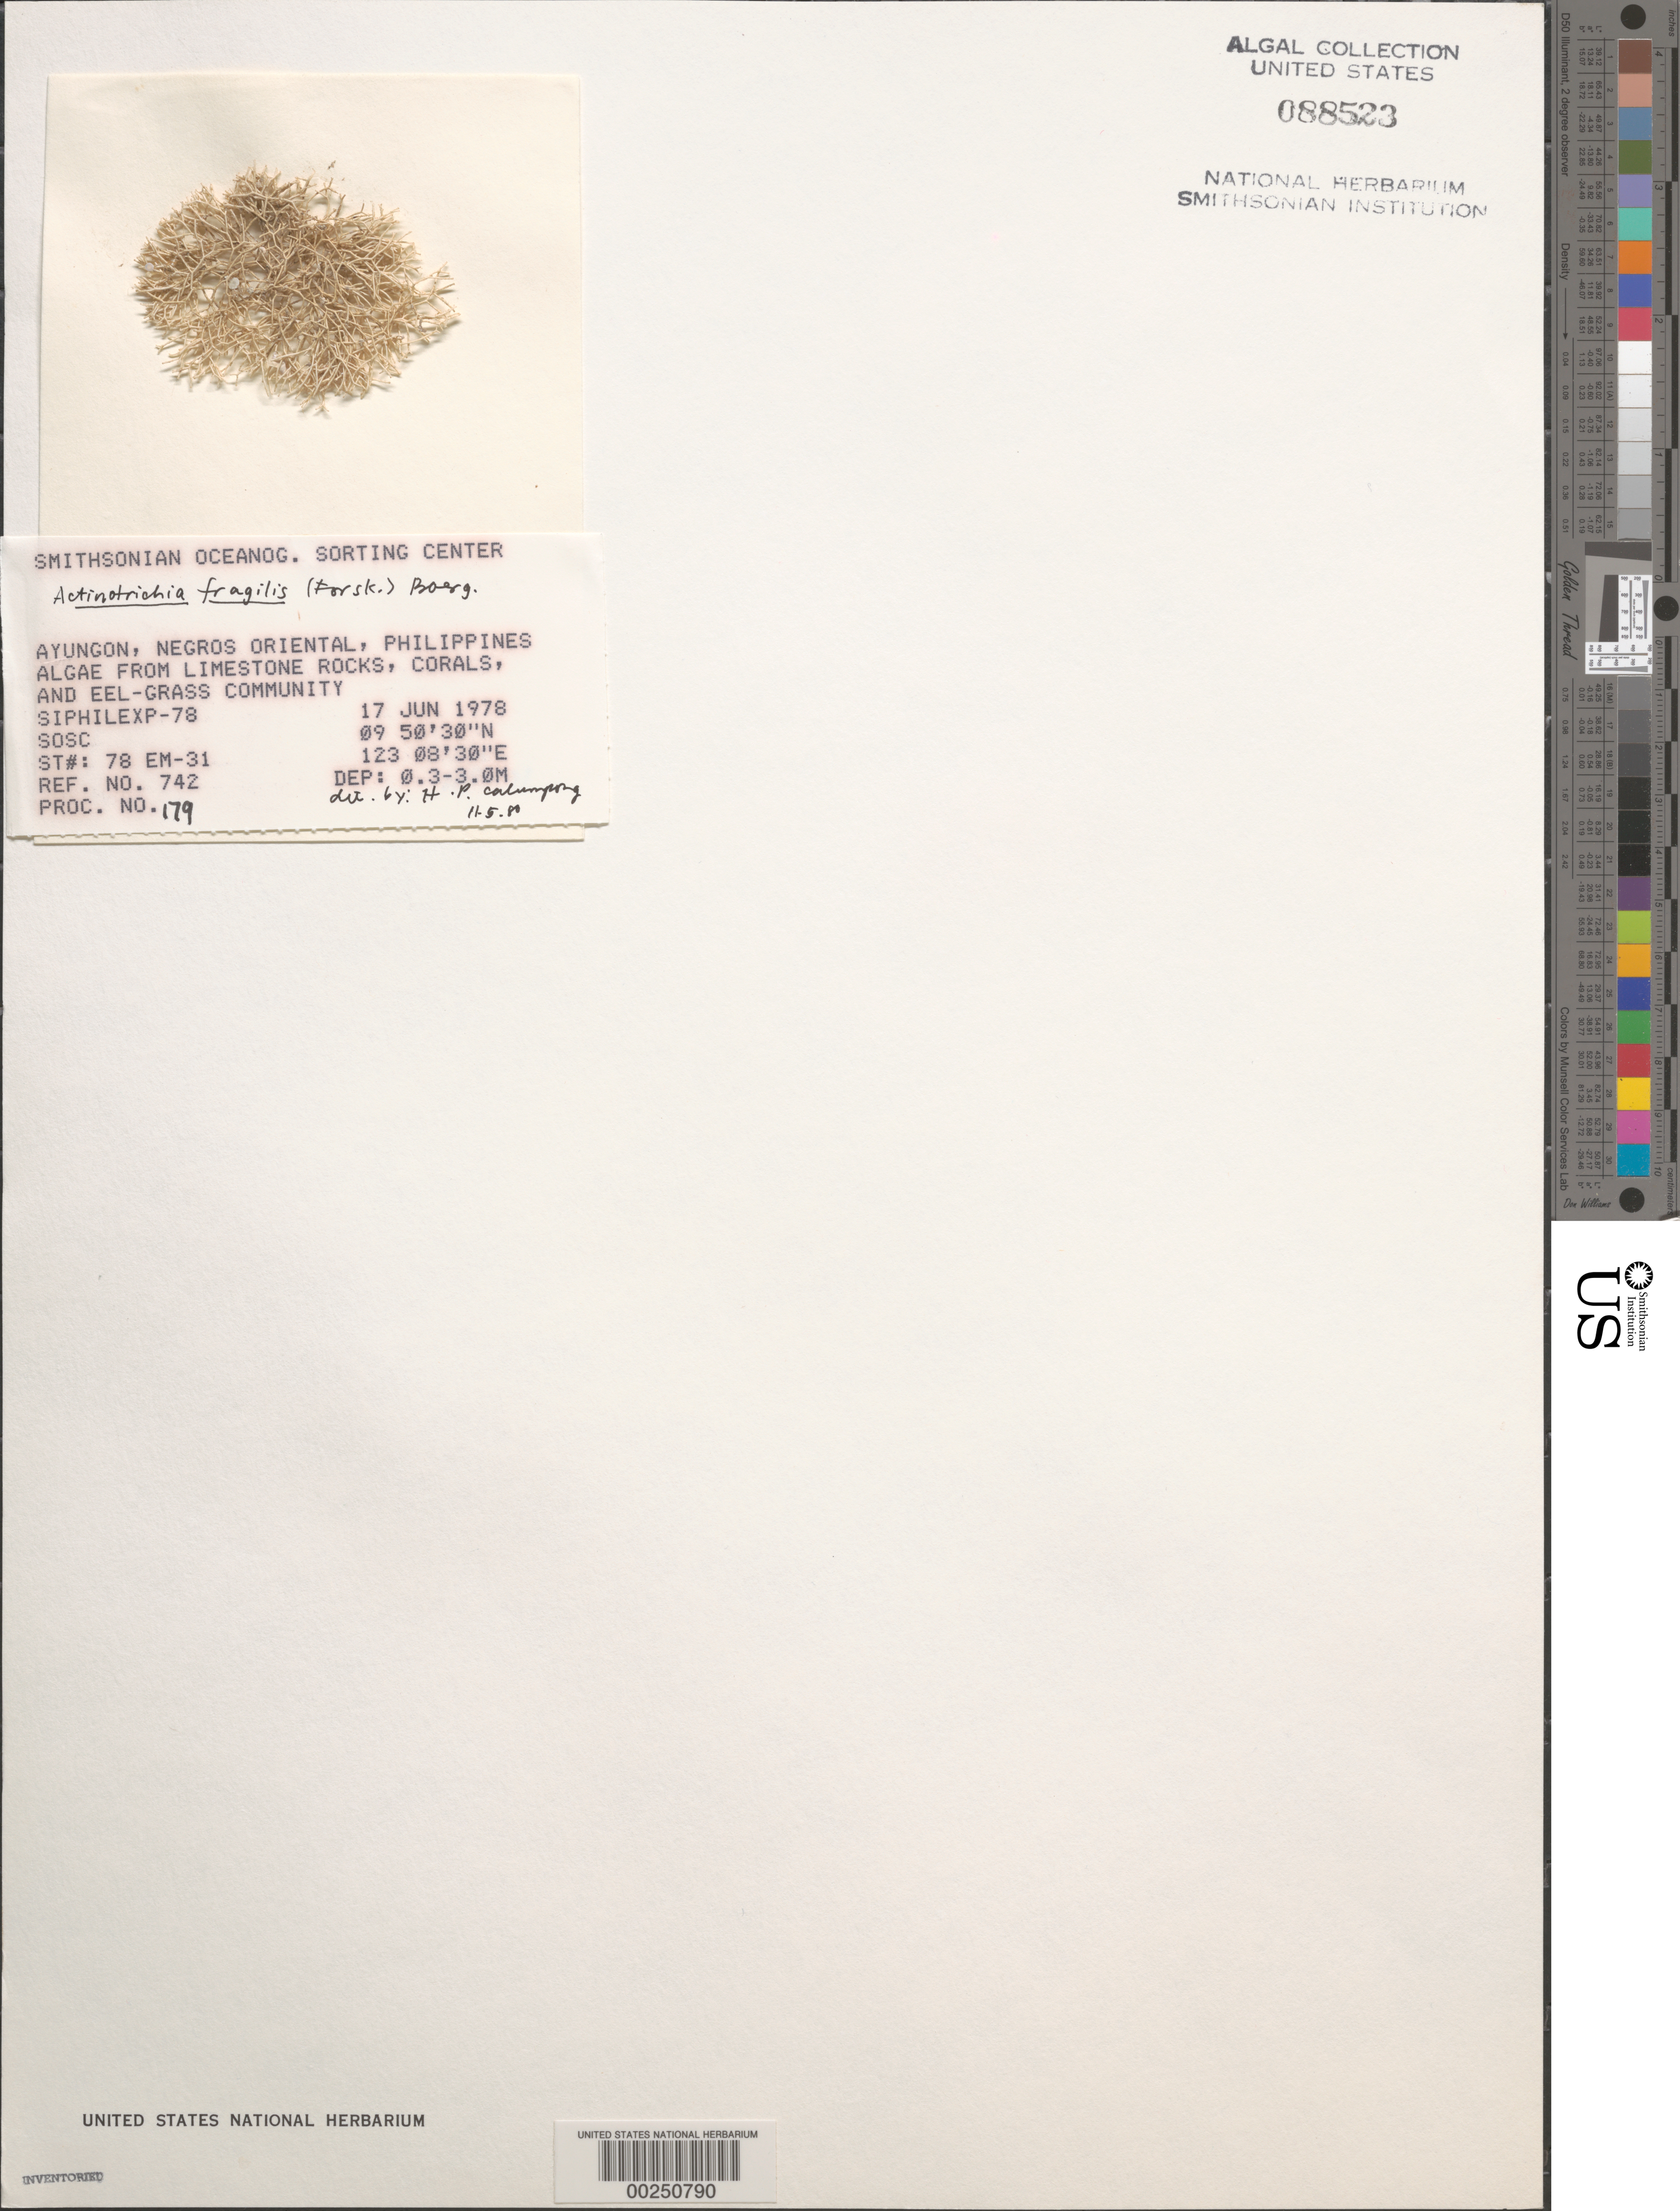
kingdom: Plantae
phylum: Rhodophyta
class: Florideophyceae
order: Nemaliales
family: Galaxauraceae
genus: Actinotrichia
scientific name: Actinotrichia fragilis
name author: (Forssk.) Børgesen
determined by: Calumpong, H. P.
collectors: SOSC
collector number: Station 78 Em-31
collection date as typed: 17 Jun 1978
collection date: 1978-06-17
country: Philippines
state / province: Central Visayas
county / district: Negros Oriental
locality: Ayungon, negros oriental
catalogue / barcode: US 88523